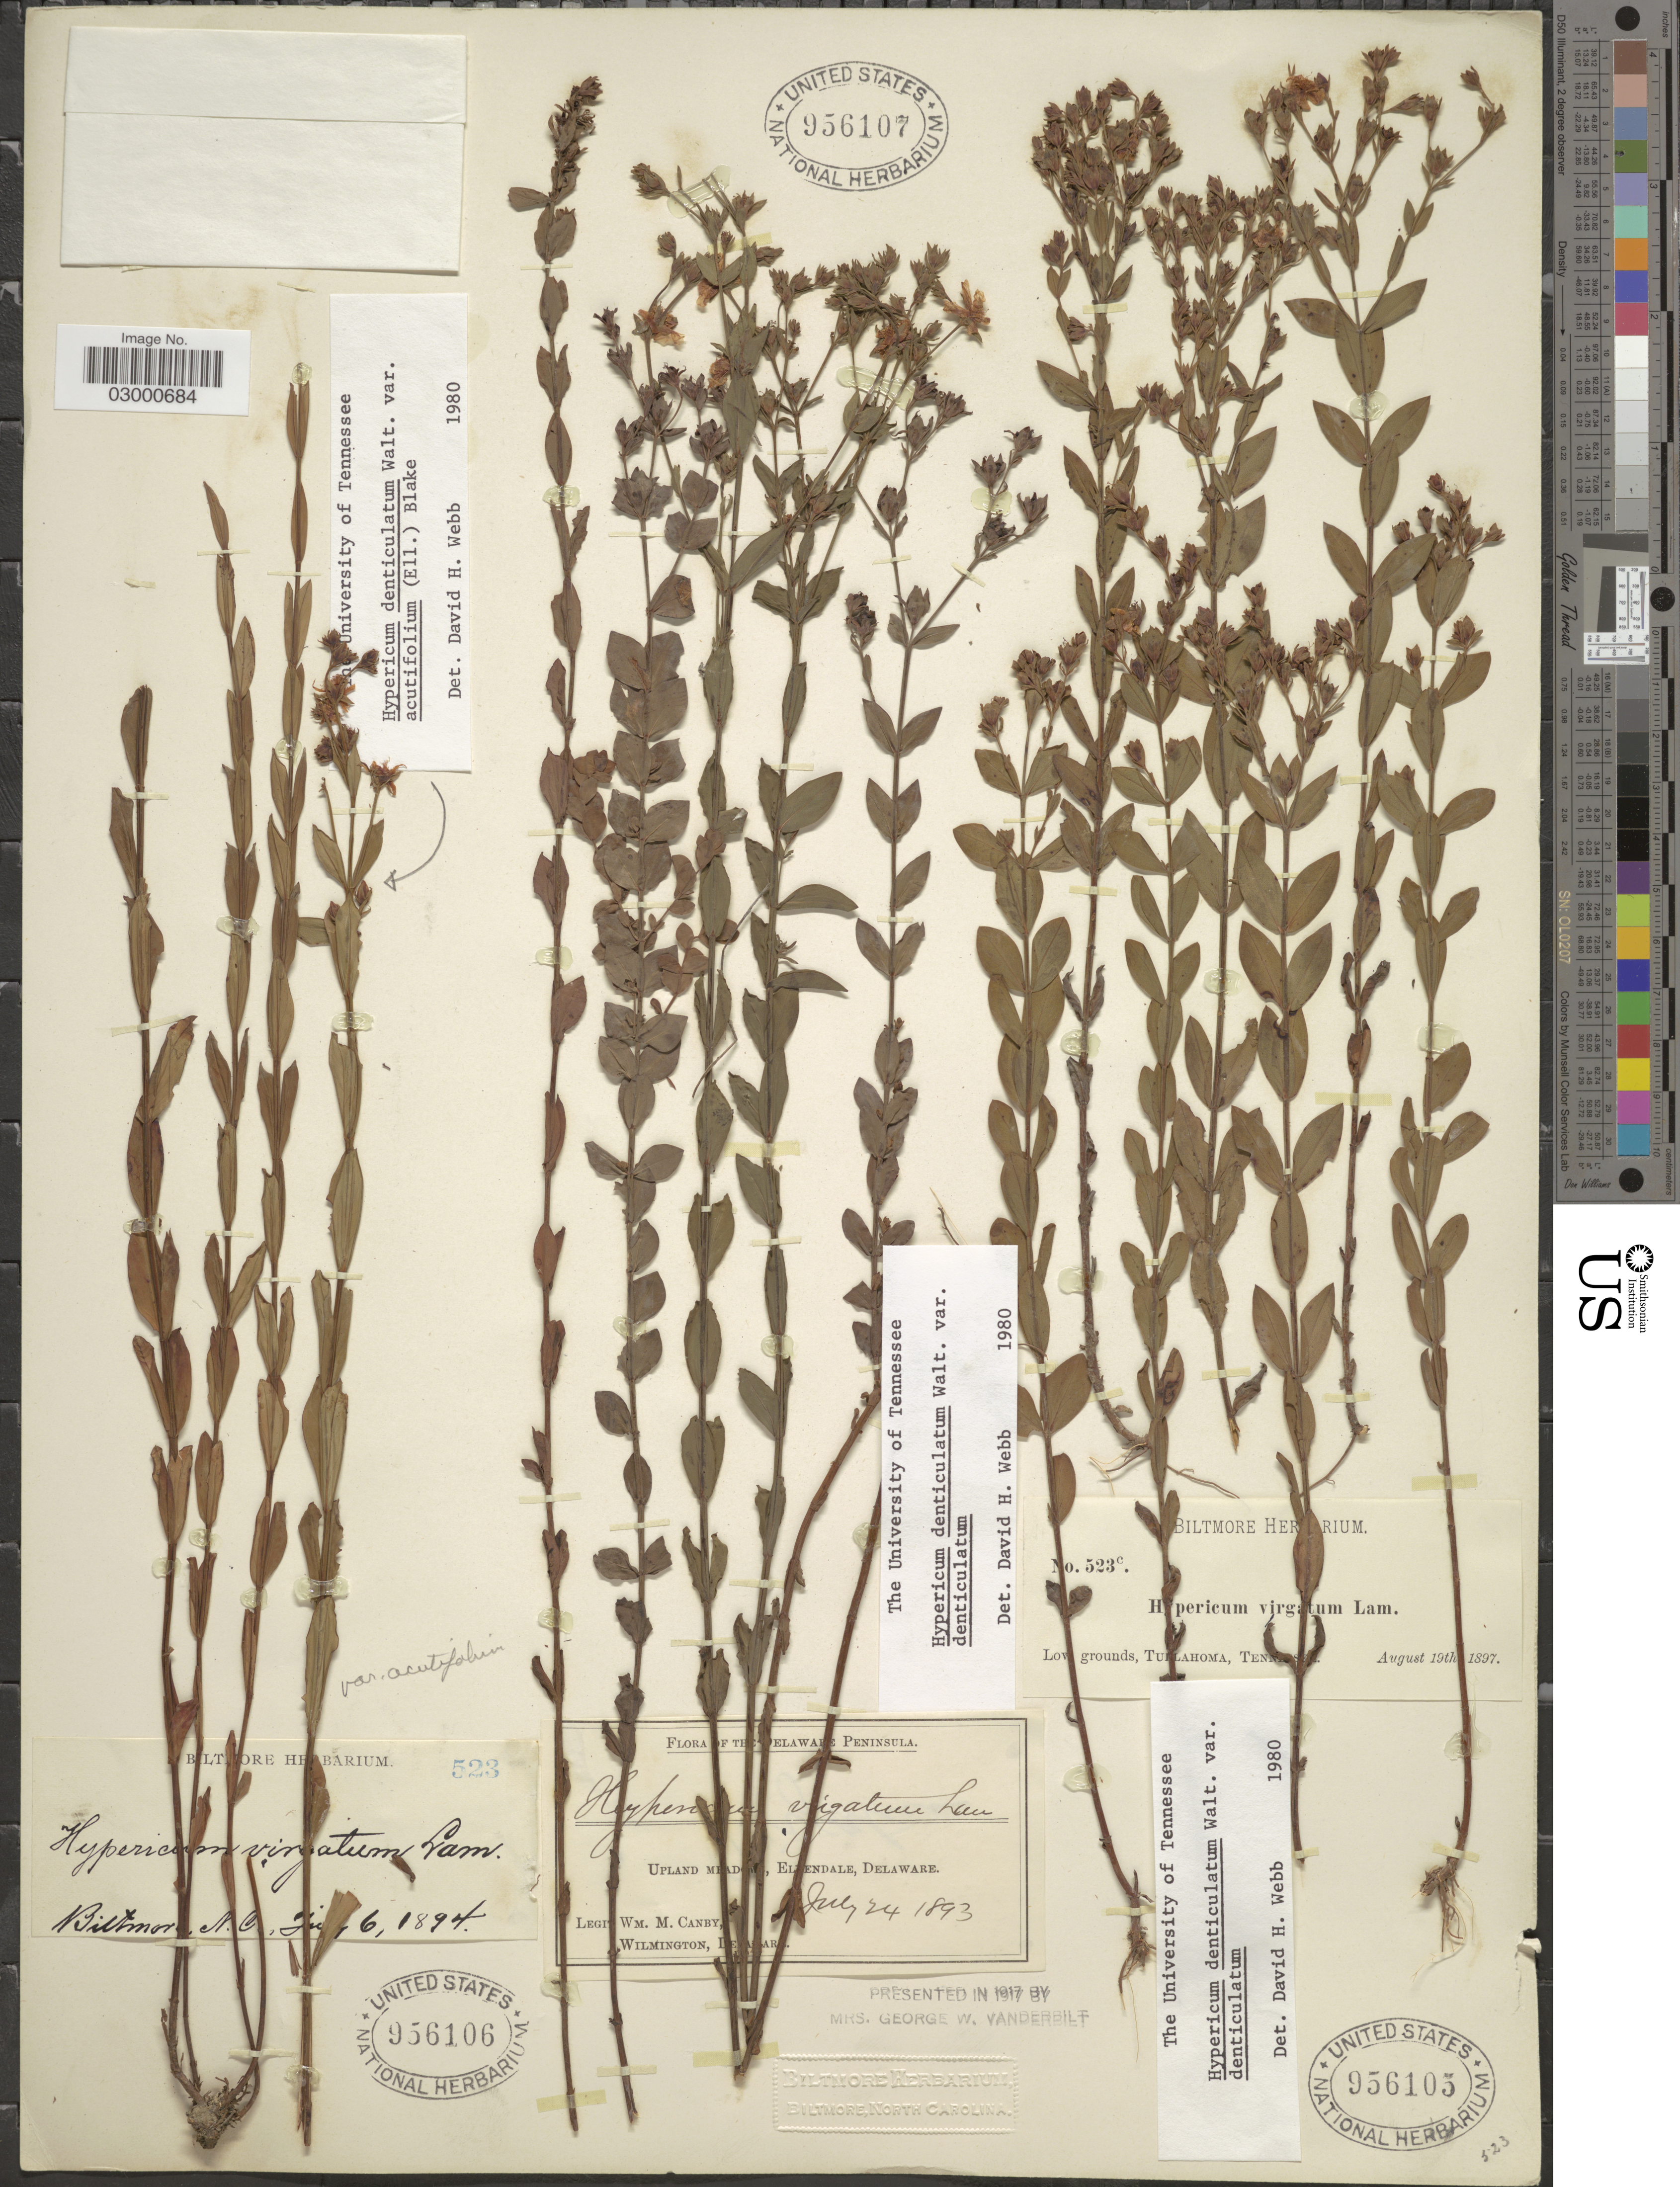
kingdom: Plantae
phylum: Tracheophyta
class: Magnoliopsida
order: Malpighiales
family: Hypericaceae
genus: Hypericum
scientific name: Hypericum denticulatum var. denticulatum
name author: Walter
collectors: W. M. Canby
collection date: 1893-07-24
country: United States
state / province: Delaware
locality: Upland meadow, Ellendale.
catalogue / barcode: US 956107